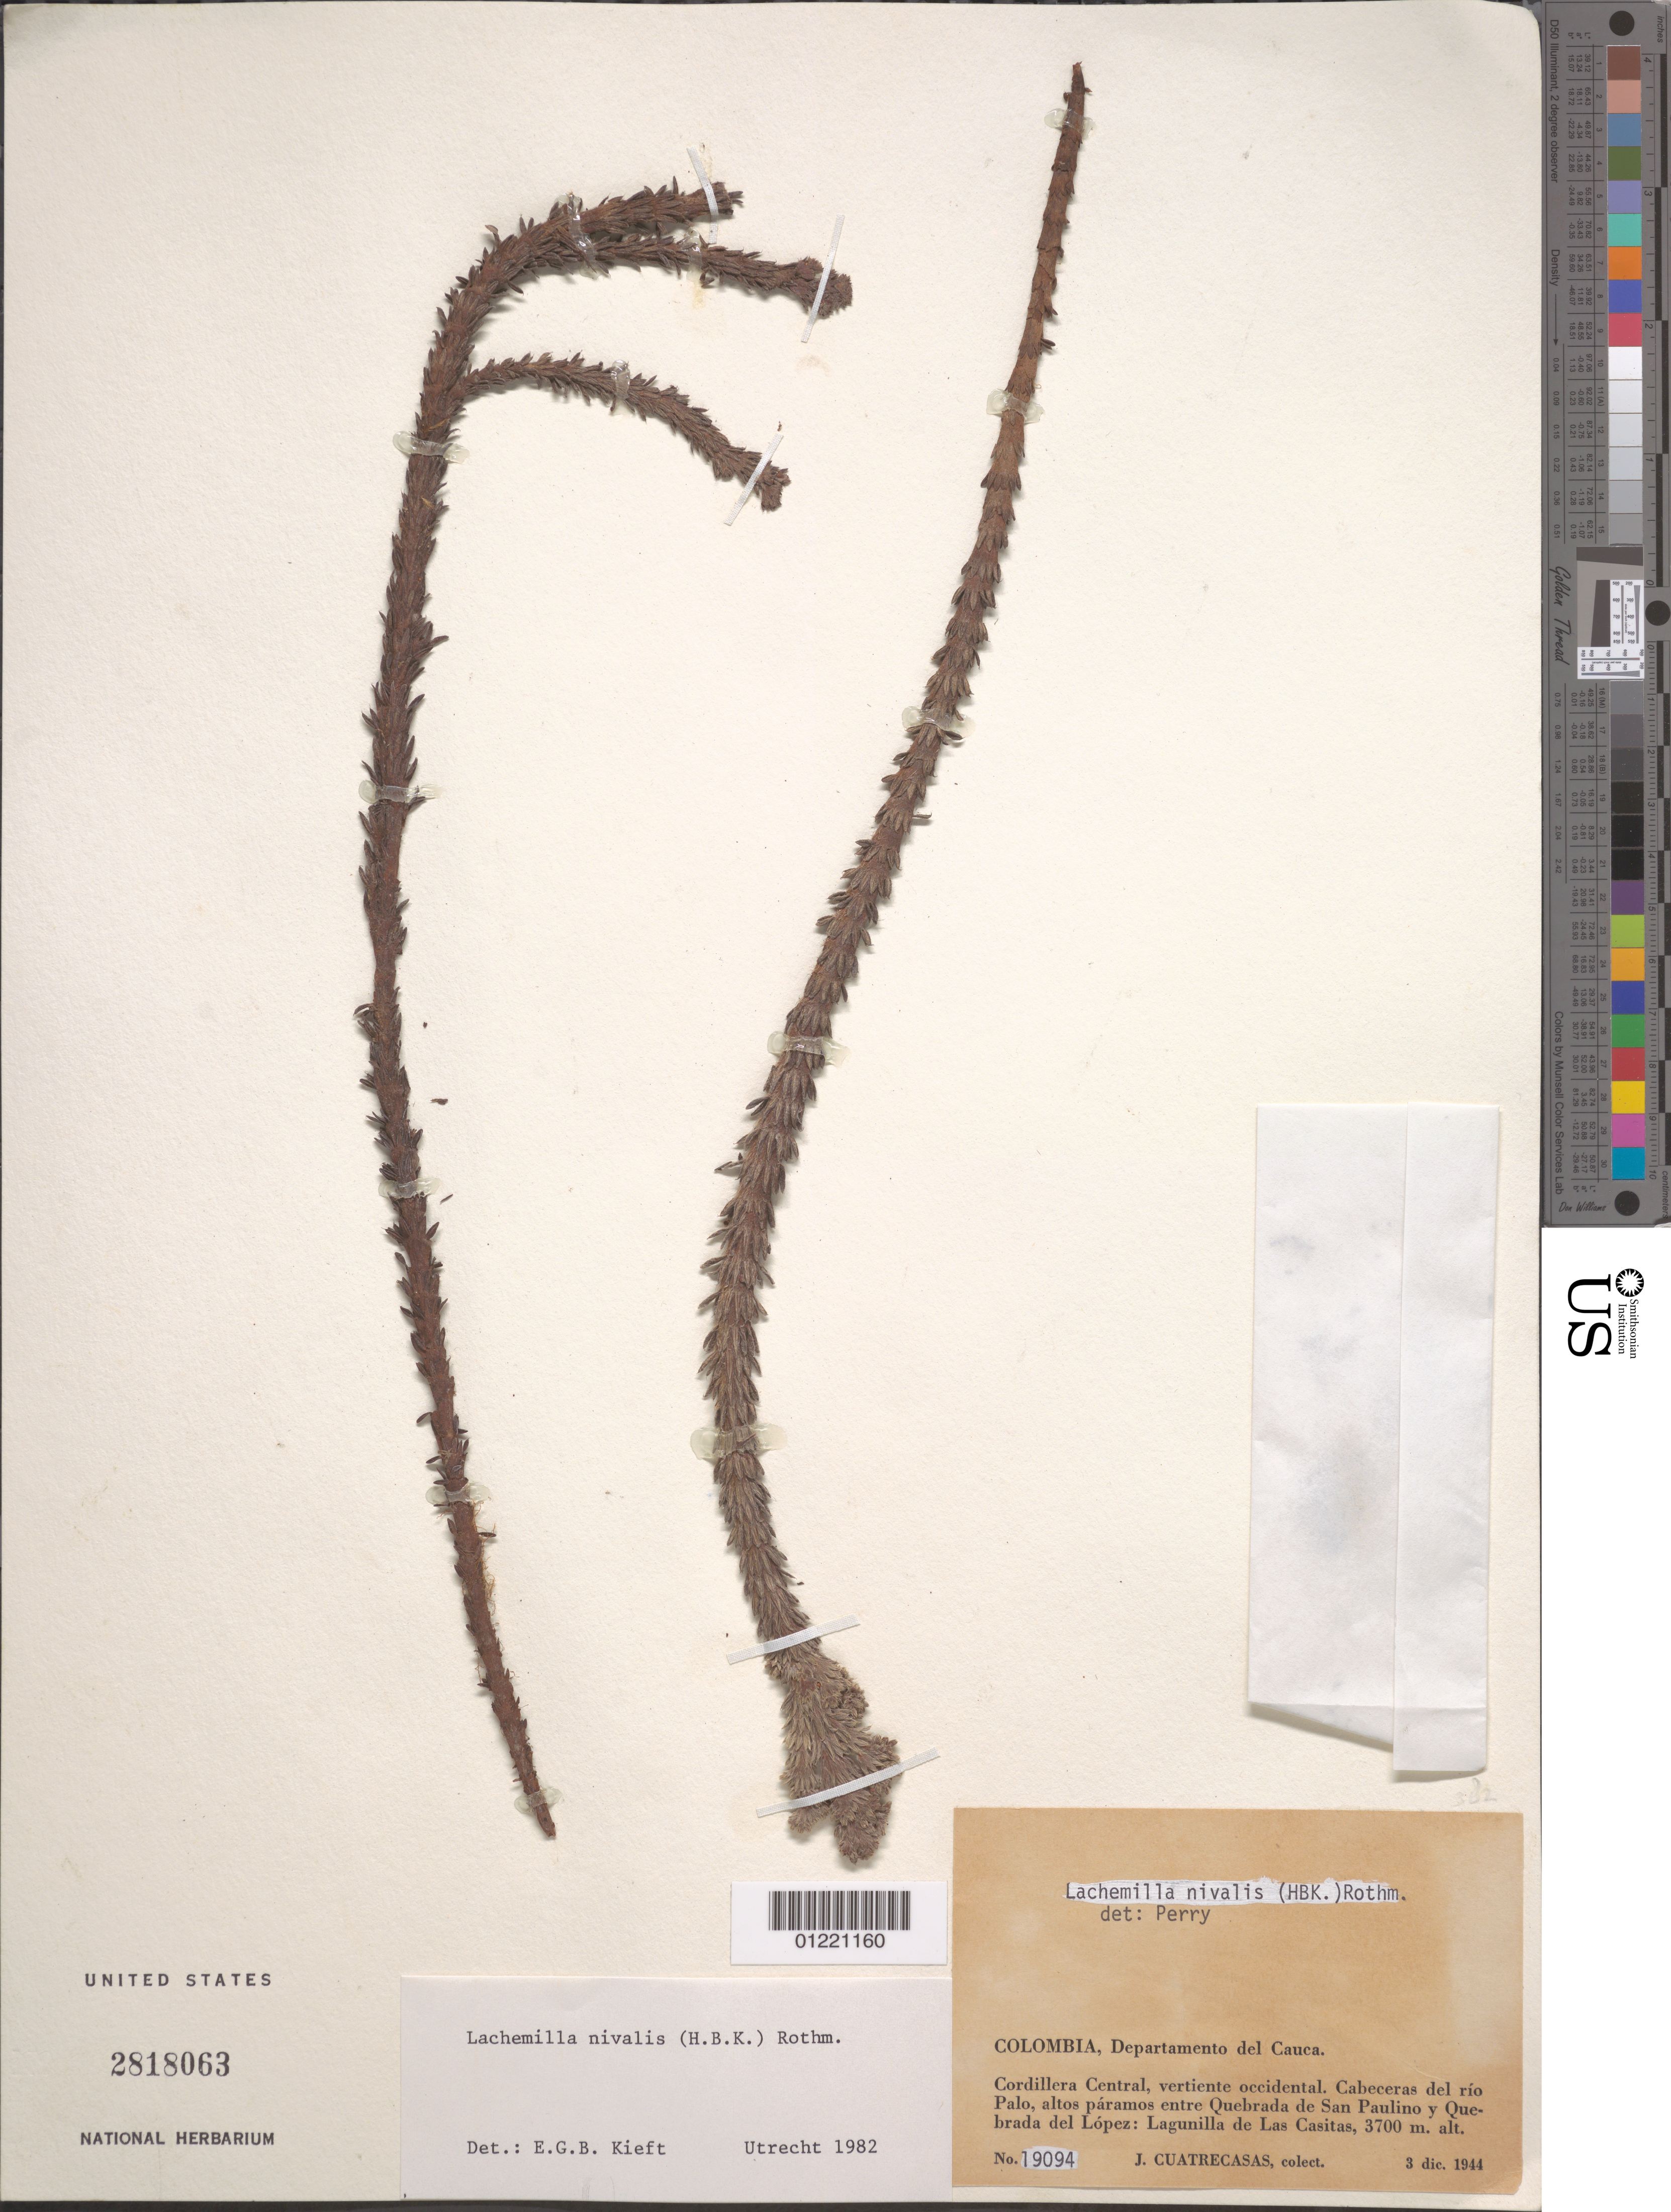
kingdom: Plantae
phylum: Tracheophyta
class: Magnoliopsida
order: Rosales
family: Rosaceae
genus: Lachemilla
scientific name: Lachemilla nivalis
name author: (Kunth) Rothm.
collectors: J. Cuatrecasas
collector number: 19094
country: Colombia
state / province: Cauca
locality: Cordillera Central, vertiente occidental, Cabeceras del rio Palo, altos paramos entre Quebrada de San Paulino y Quebrada del Lopez, Lagunilla de Las Casitas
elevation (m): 3700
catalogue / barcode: US 2818063